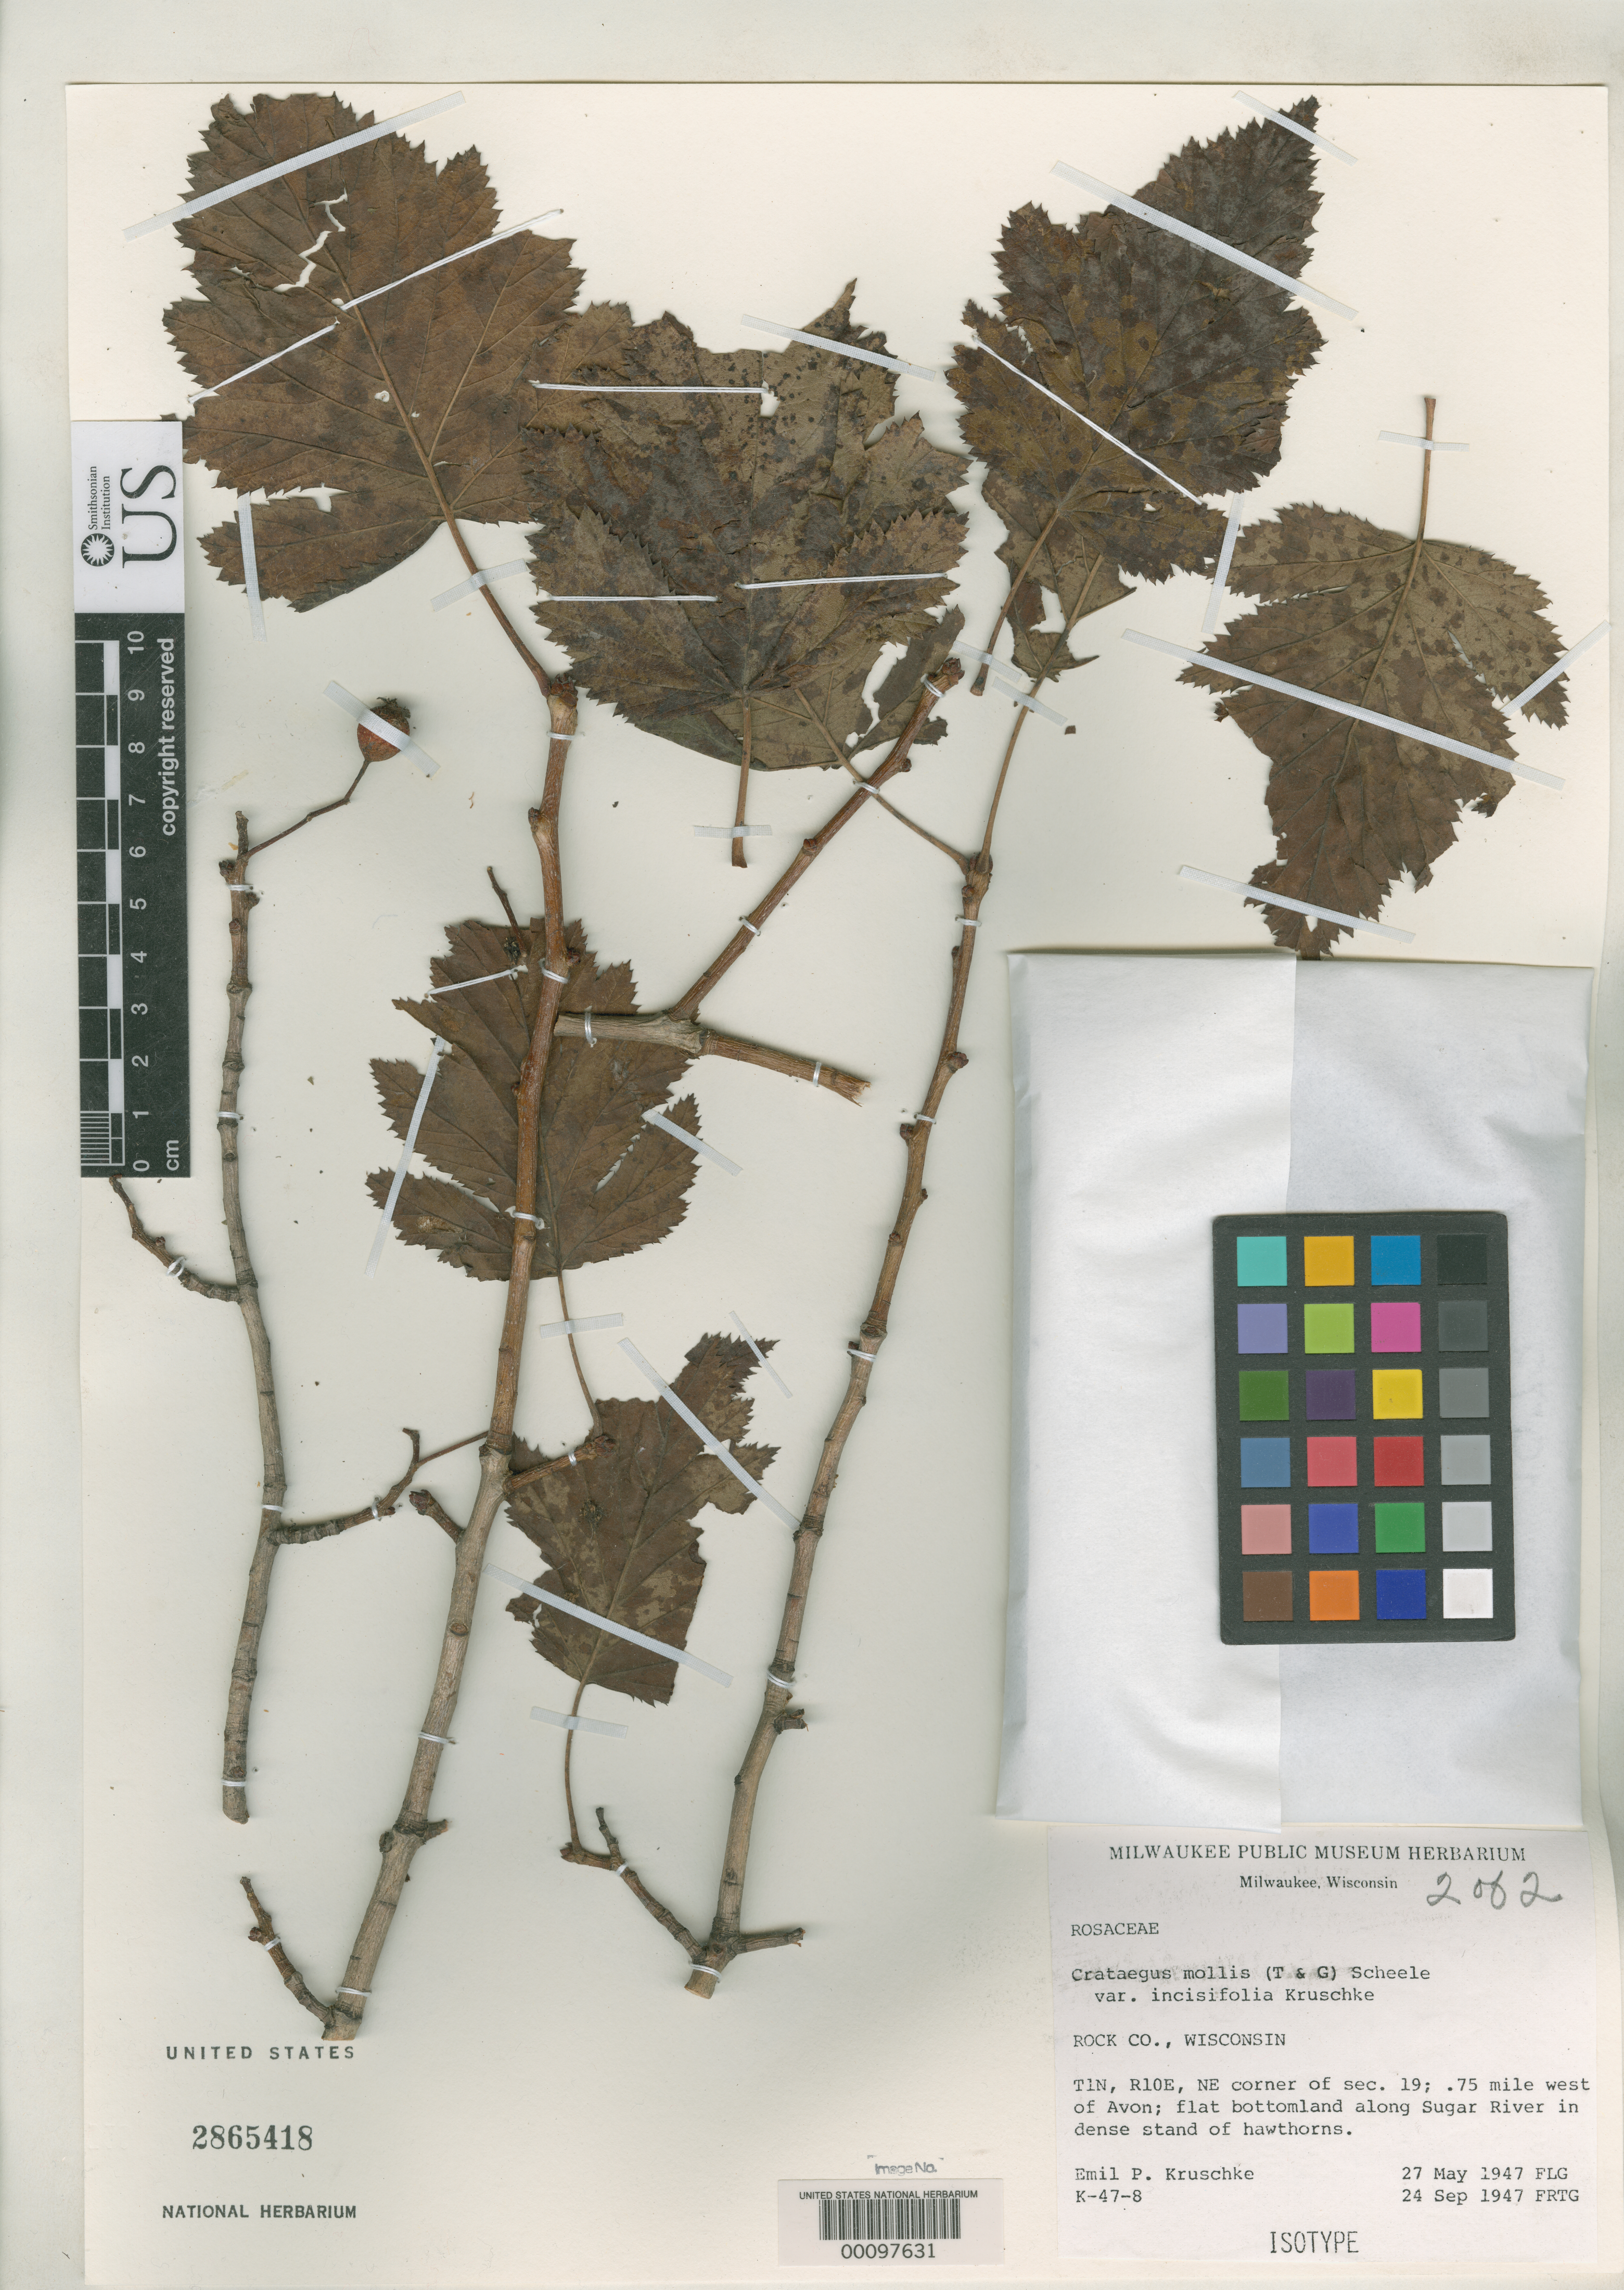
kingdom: Plantae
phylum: Tracheophyta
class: Magnoliopsida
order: Rosales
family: Rosaceae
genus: Crataegus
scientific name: Crataegus mollis var. incisifolia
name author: Kruschke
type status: Isotype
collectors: E. Kruschke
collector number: K-47-8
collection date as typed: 27 May 1947 and 24 Sep 1947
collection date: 1947-05-27,1947-09-24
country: United States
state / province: Wisconsin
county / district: Rock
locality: West of Avon, along Sugar River.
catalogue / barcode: US 2865418